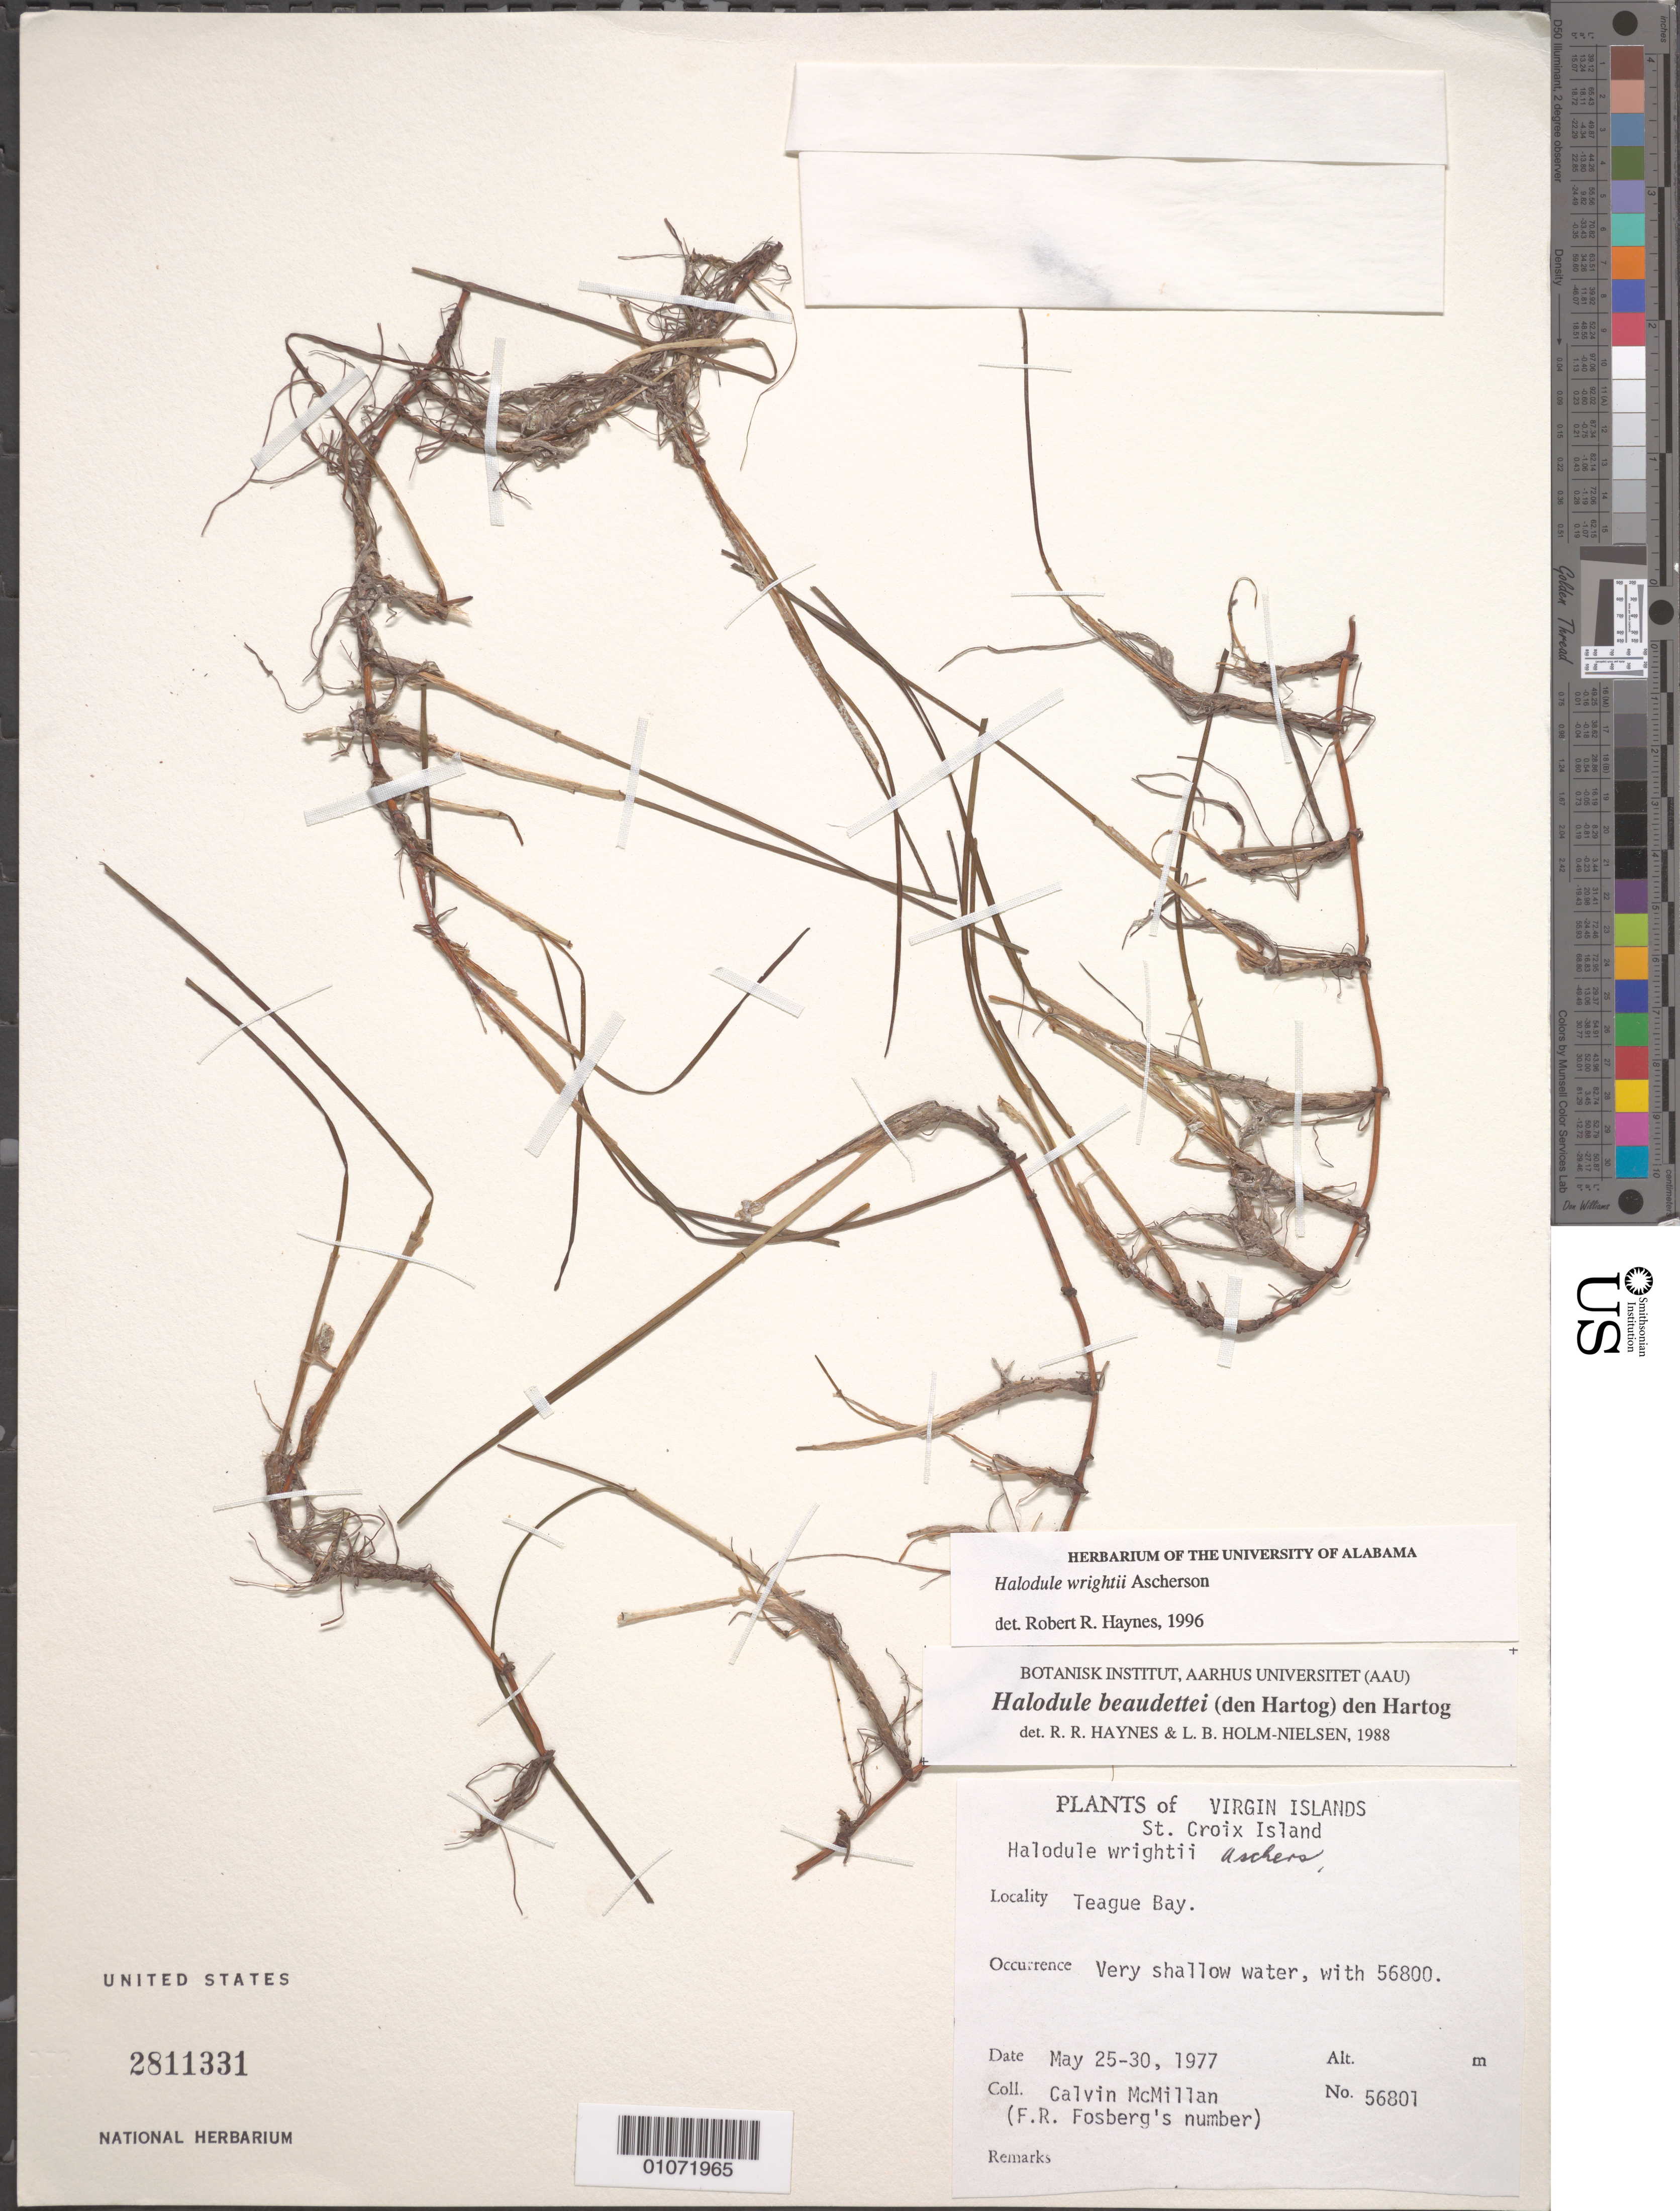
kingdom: Plantae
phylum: Tracheophyta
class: Liliopsida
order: Alismatales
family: Cymodoceaceae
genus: Halodule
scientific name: Halodule wrightii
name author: Asch.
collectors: C. McMillan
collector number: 56801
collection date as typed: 25 May 1977 to 30 May 1977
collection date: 1977-05-25/1977-05-30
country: U.S. Virgin Islands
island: St. Croix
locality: Very shallow water, with 56800.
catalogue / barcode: US 2811331